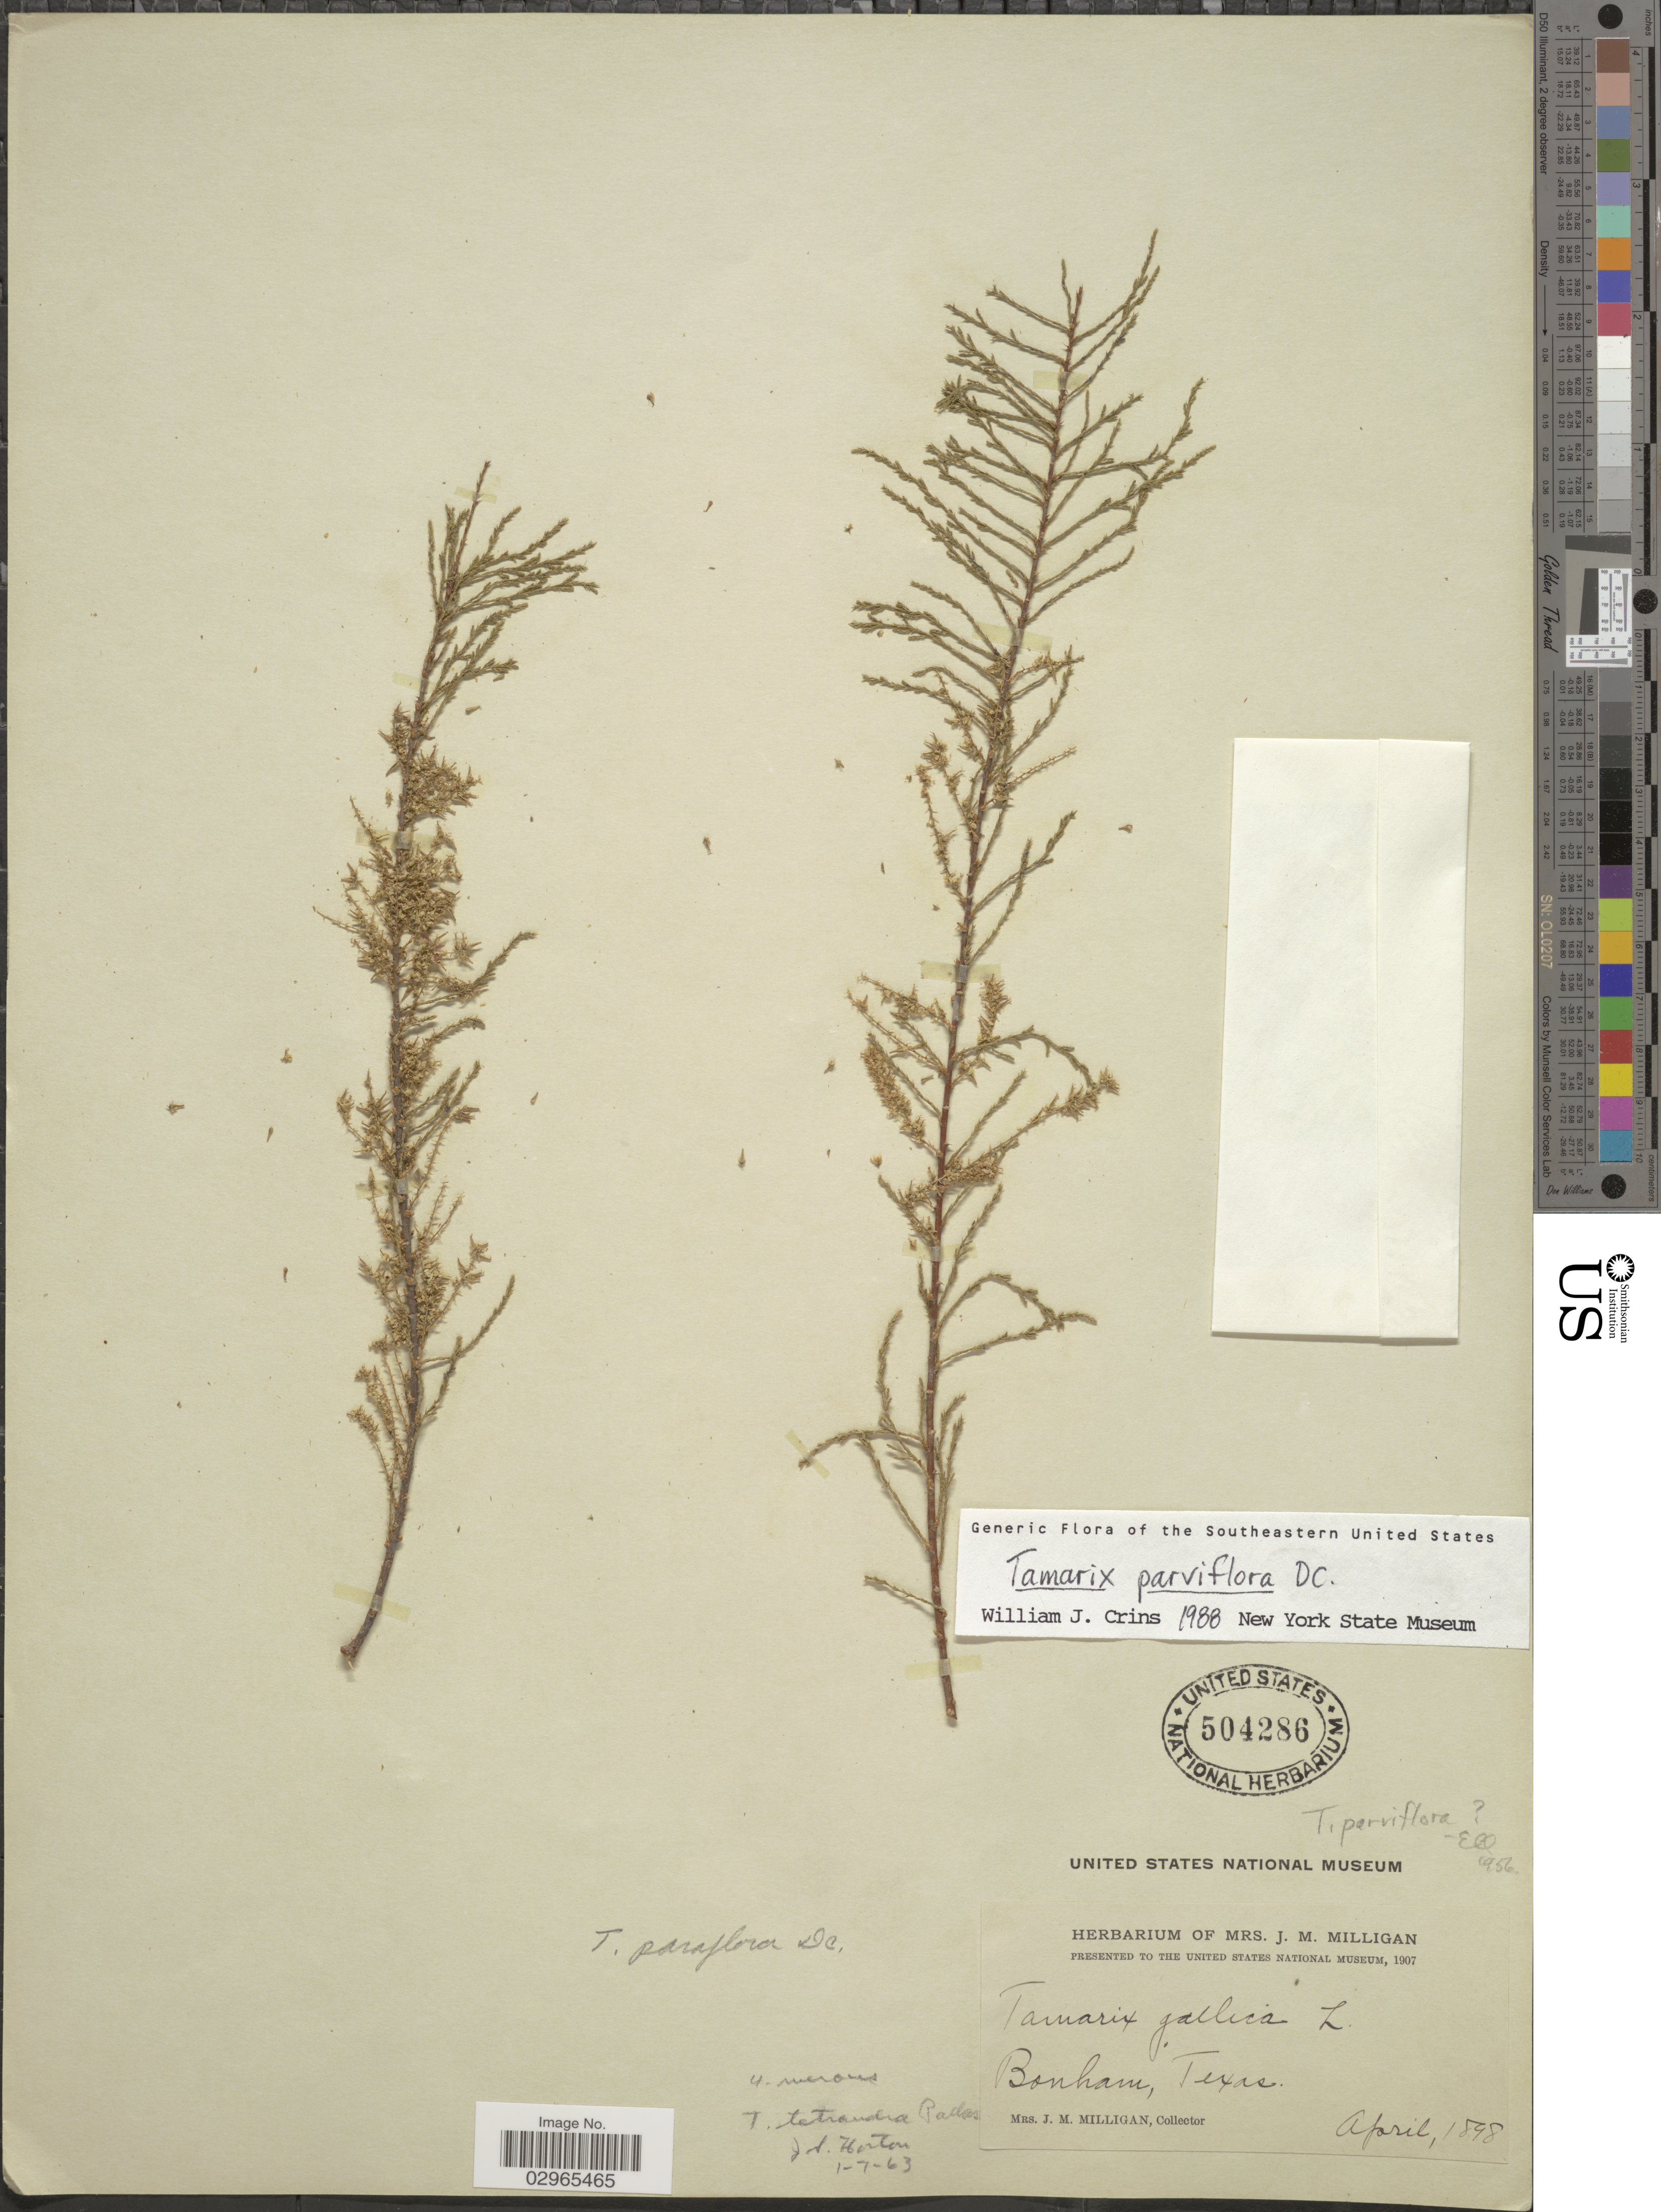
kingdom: Plantae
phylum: Tracheophyta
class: Magnoliopsida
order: Caryophyllales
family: Tamaricaceae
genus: Tamarix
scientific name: Tamarix parviflora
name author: DC.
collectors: J. Milligan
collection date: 1898-04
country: United States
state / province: Texas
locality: Bonham.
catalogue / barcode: US 504286